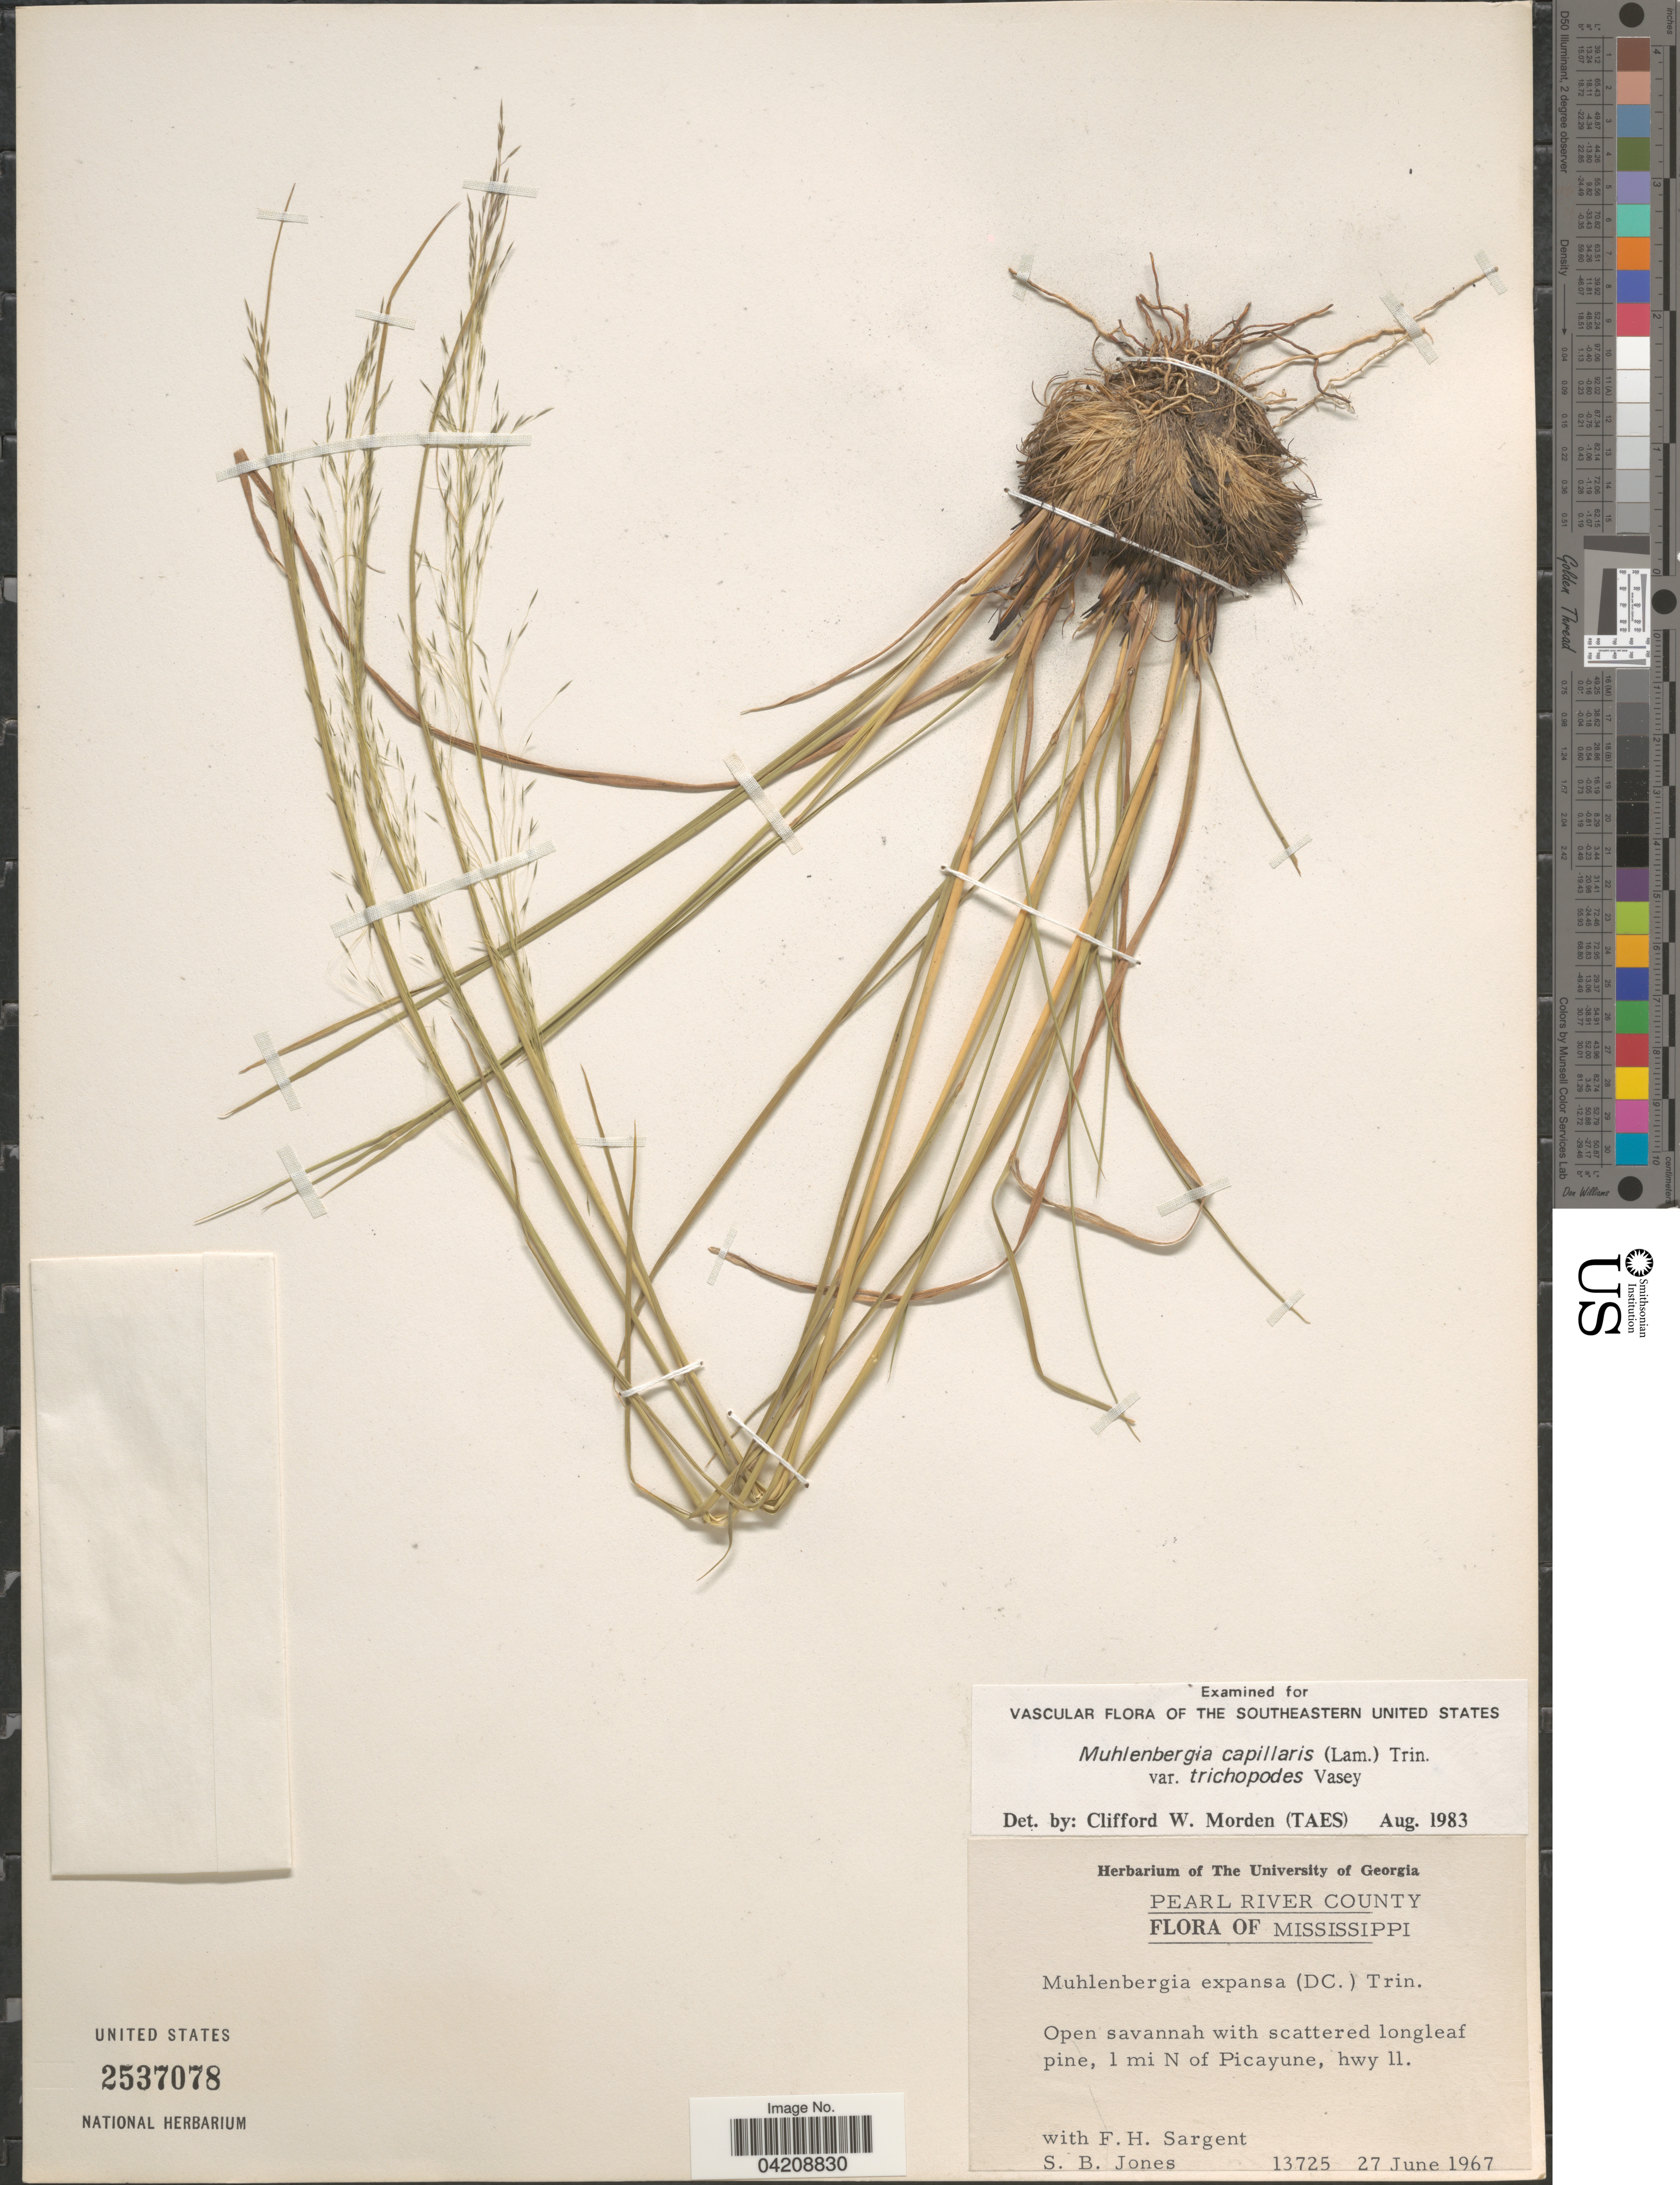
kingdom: Plantae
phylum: Tracheophyta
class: Liliopsida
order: Poales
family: Poaceae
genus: Muhlenbergia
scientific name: Muhlenbergia expansa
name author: Trin.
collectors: S. B. Jones & F. H. Sargent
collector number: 13725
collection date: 1967-06-27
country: United States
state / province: Mississippi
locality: Pearl River County. 1 mi N of Picayune, hwy 11.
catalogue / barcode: US 2537078